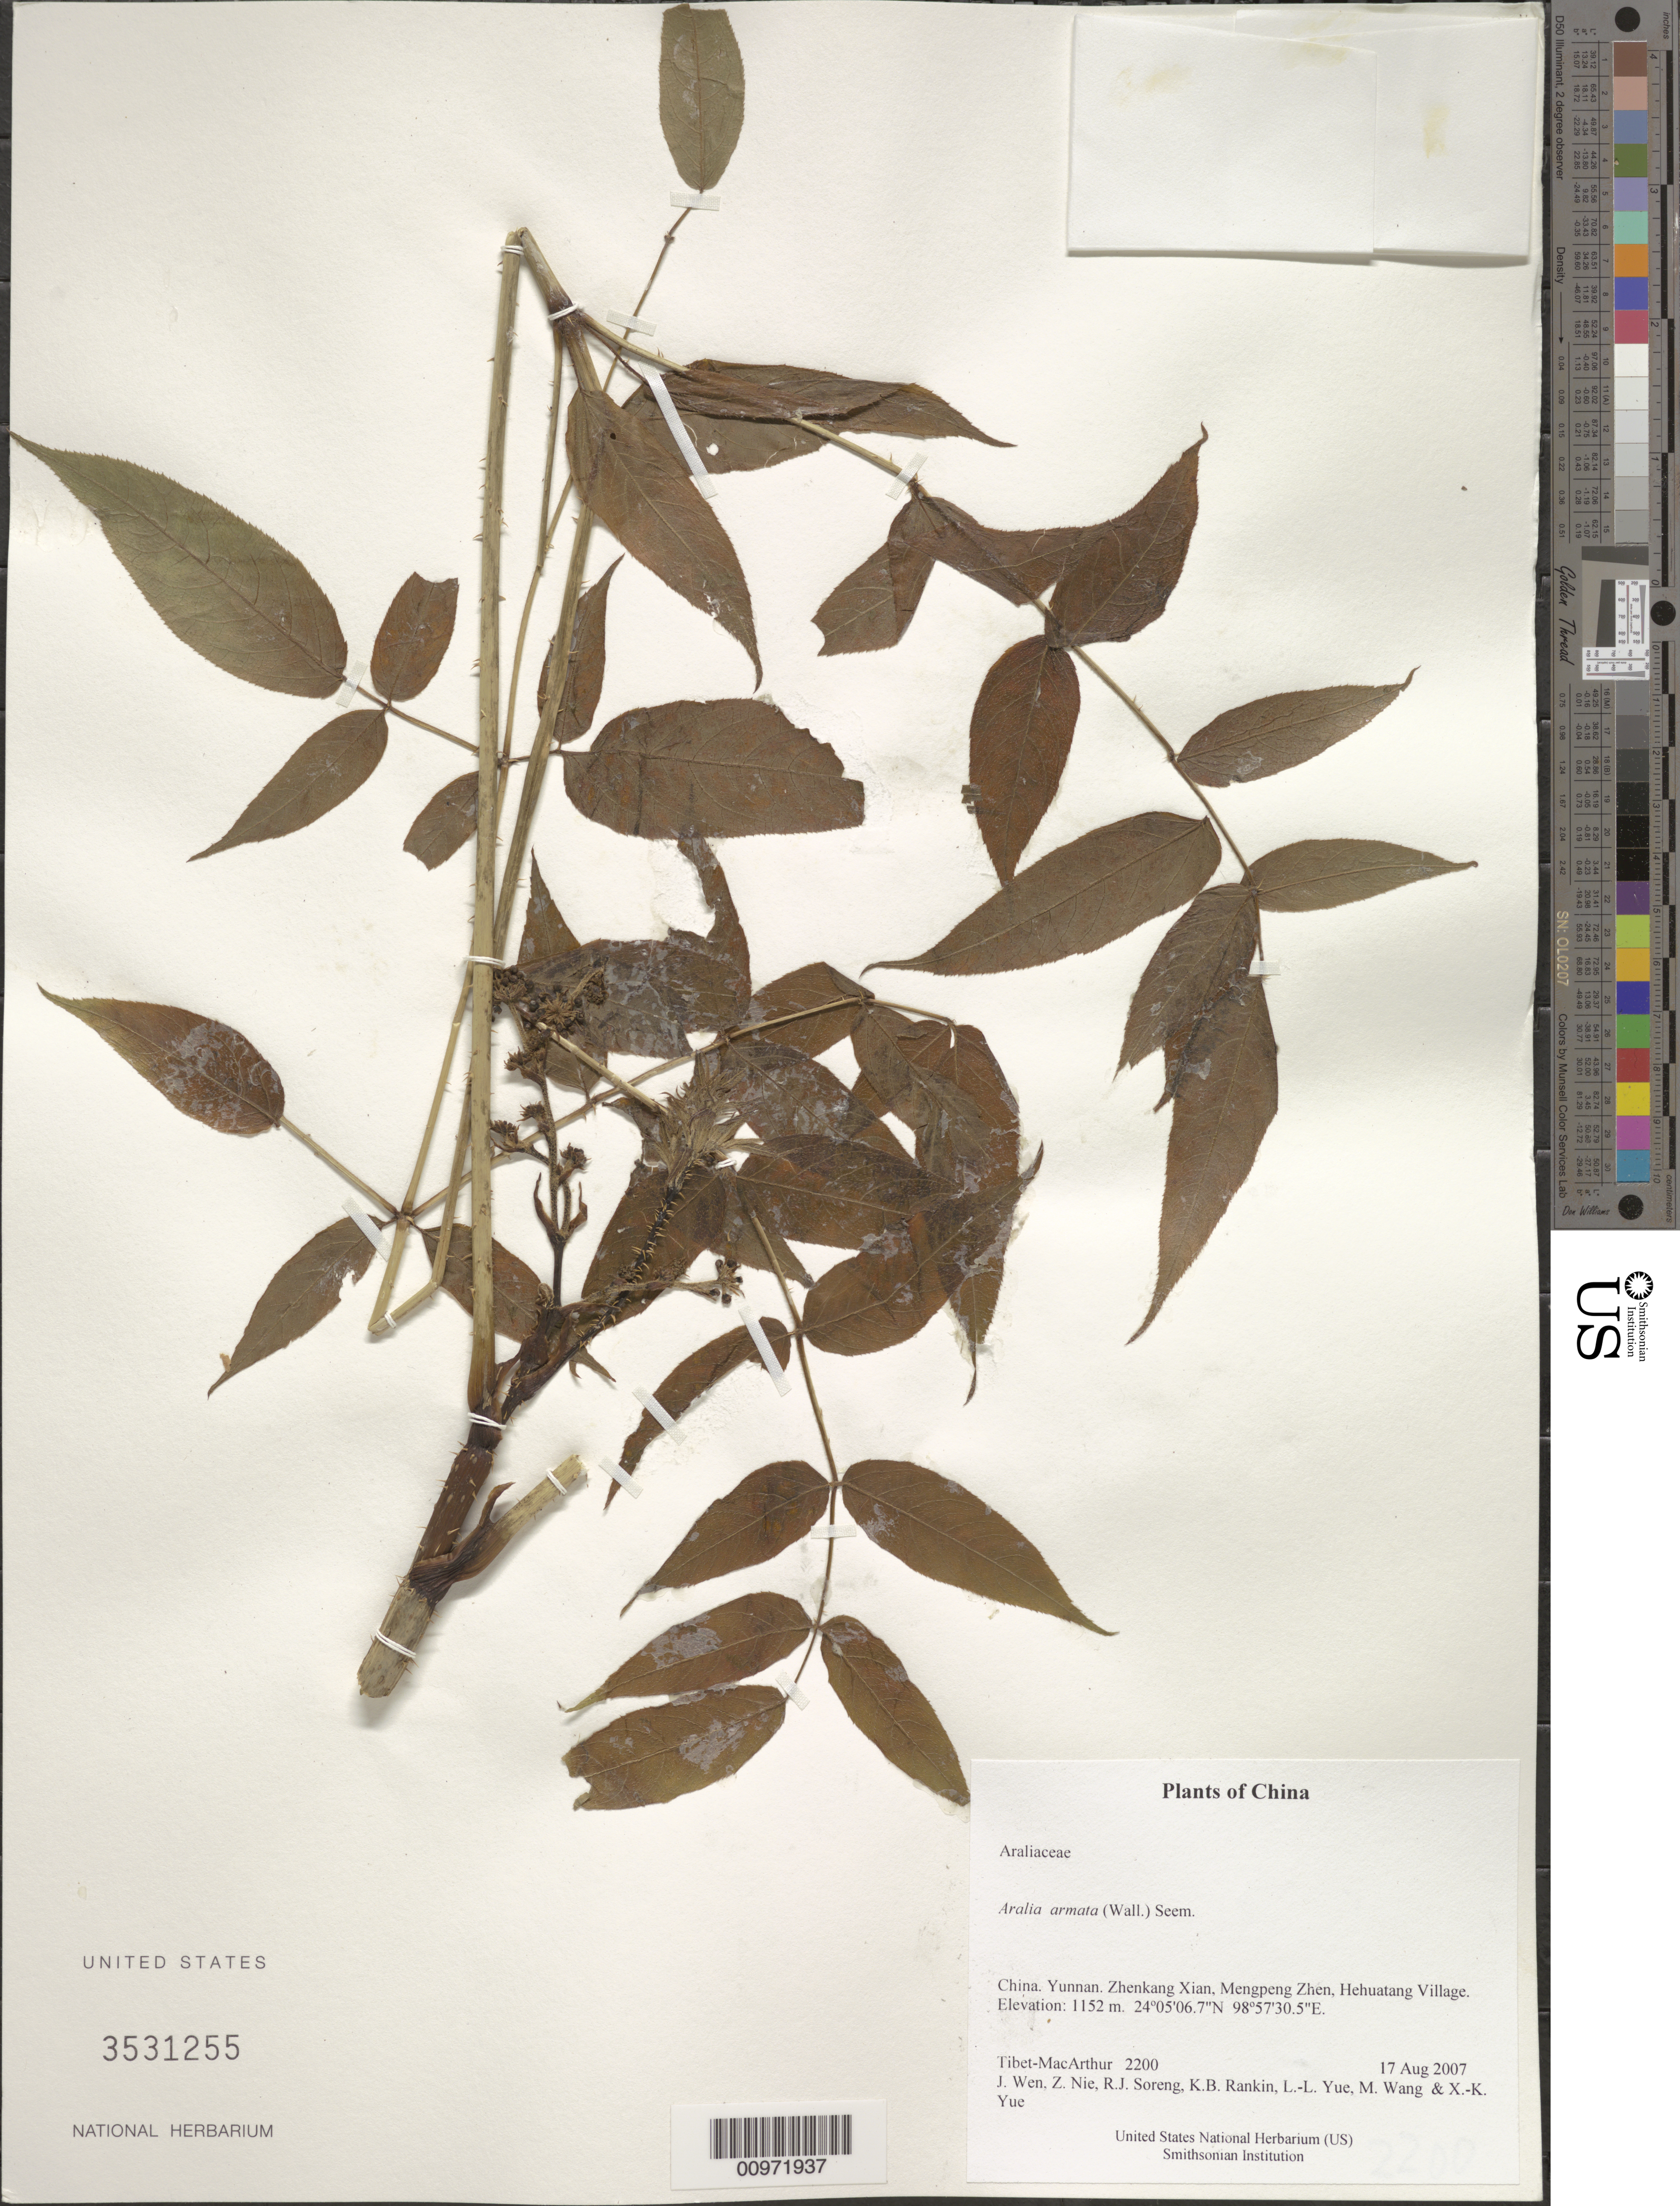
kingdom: Plantae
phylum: Tracheophyta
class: Magnoliopsida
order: Apiales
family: Araliaceae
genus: Aralia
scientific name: Aralia armata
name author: (Wall.) Seem.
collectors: Tibet-MacArthur, J. Wen, Z. Nie, R. J. Soreng, K. Rankin, L. Yue, M. Wang & X. Yue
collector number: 2200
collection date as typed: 17 Aug 2007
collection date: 2007-08-17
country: China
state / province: Yunnan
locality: Zhenkang Xian, Mengpeng Zhen, Hehuatang Village.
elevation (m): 1152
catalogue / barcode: US 3531255